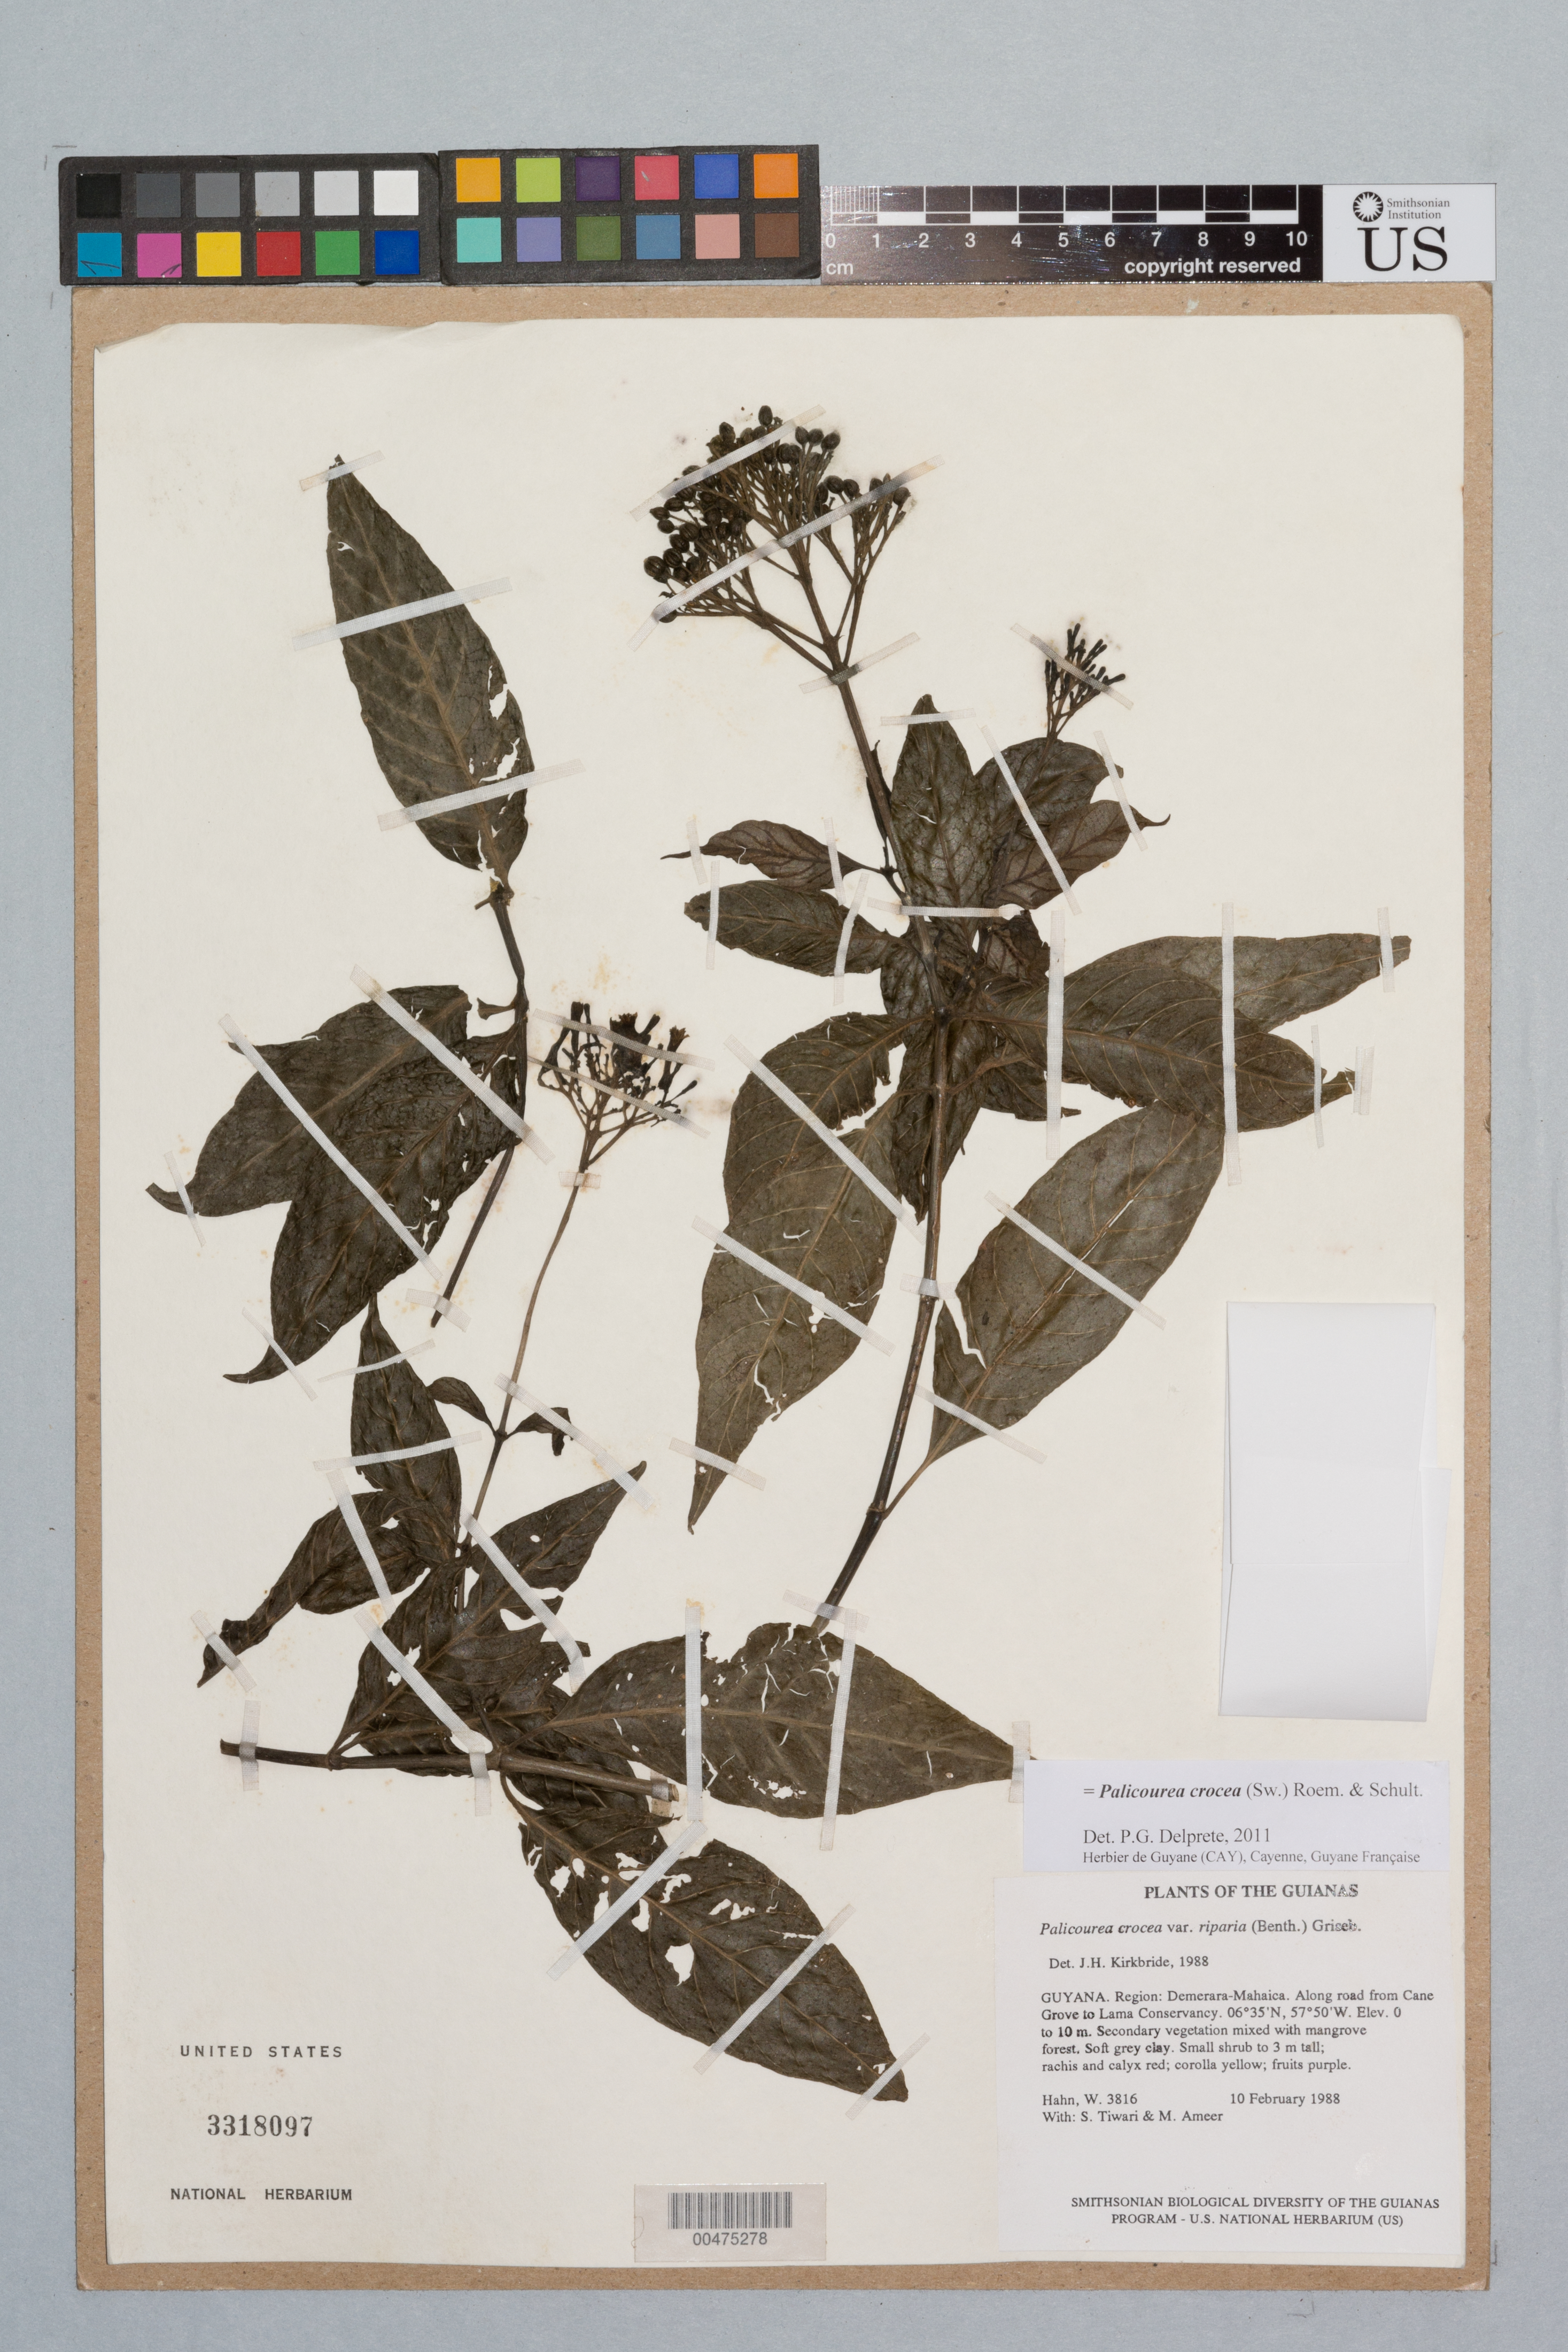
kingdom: Plantae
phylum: Tracheophyta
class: Magnoliopsida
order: Gentianales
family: Rubiaceae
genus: Palicourea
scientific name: Palicourea crocea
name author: (Sw.) Schult.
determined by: Delprete, P. G., Herb. de Guyane Cay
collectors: W. Hahn, S. Tiwari & M. Ameer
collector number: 3816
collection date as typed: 10 February 1988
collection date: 1988-02-10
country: Guyana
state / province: Demerara-Mahaica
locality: Along road from Cane Grove to Lama Conservancy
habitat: Secondary vegetation mixed with mangrove forest. Soft grey clay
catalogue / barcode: US 3318097